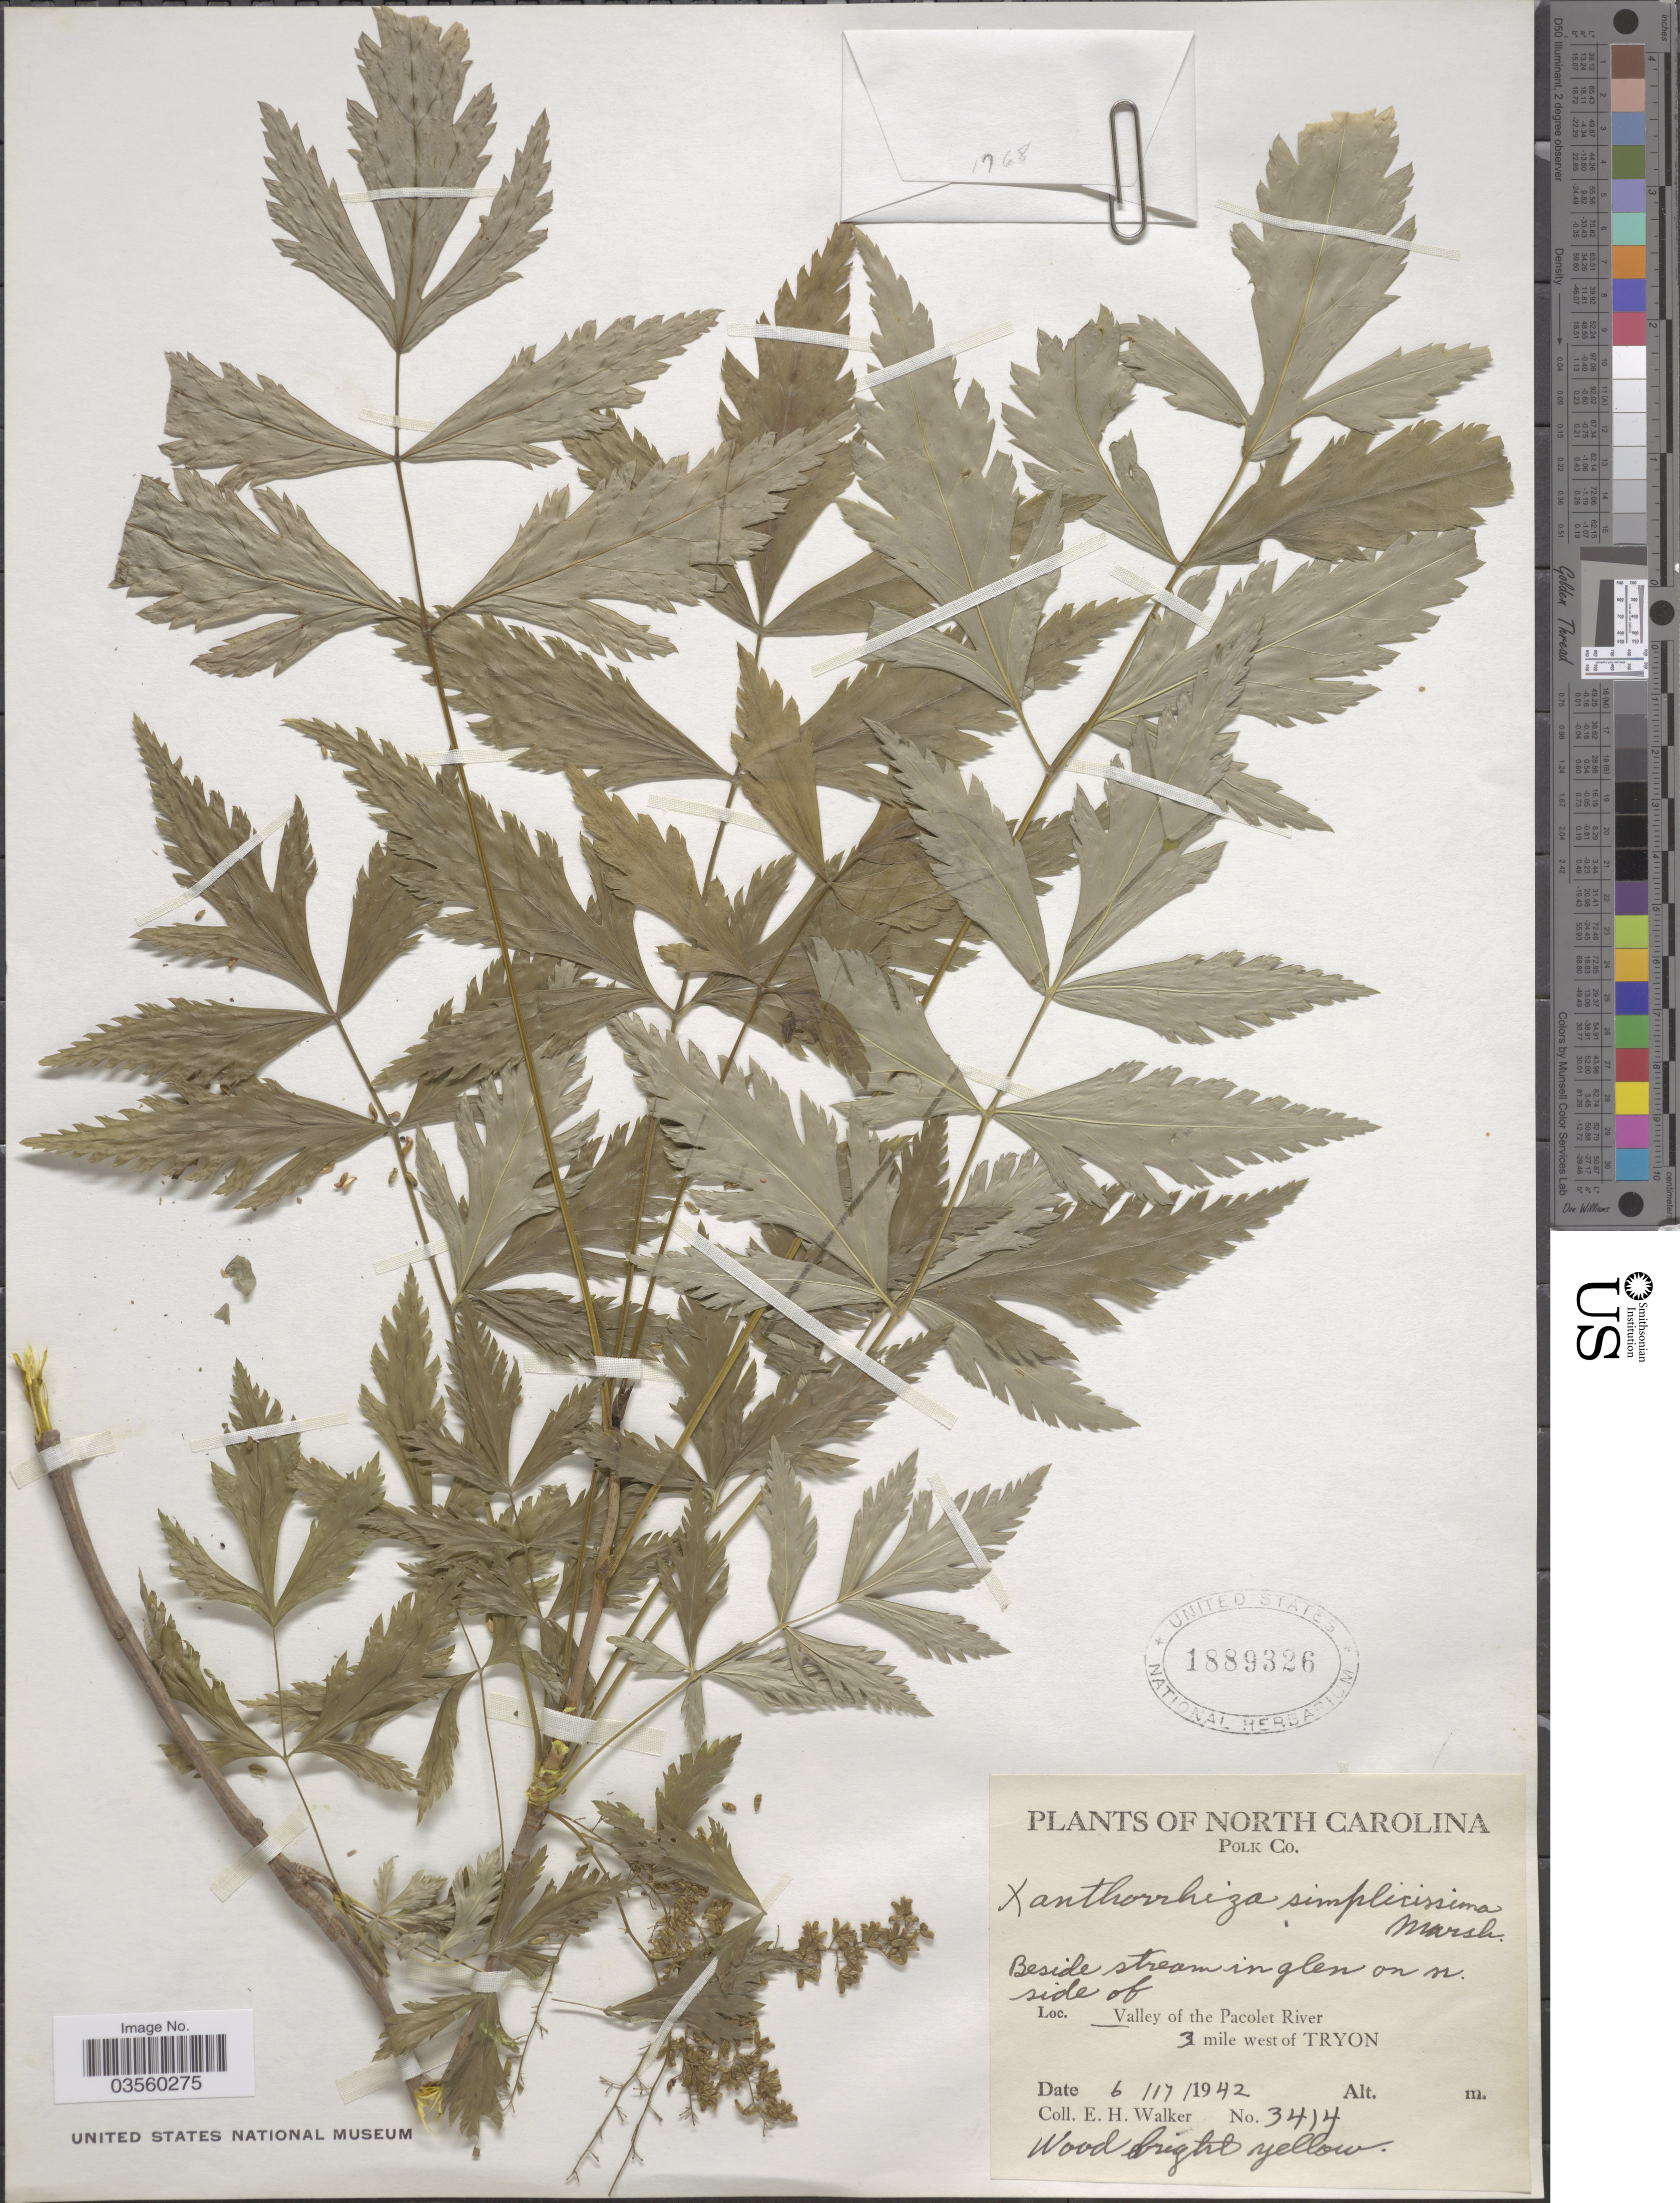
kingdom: Plantae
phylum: Tracheophyta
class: Magnoliopsida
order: Ranunculales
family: Ranunculaceae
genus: Xanthorhiza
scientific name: Xanthorhiza simplicissima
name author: Marshall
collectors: E. H. Walker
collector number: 3414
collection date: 1942-06-17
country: United States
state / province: North Carolina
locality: Polk Co. Beside stream in glen on n. side of Valley of the Pacolet River. 3 mile west of Tryon.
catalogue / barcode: US 1889326